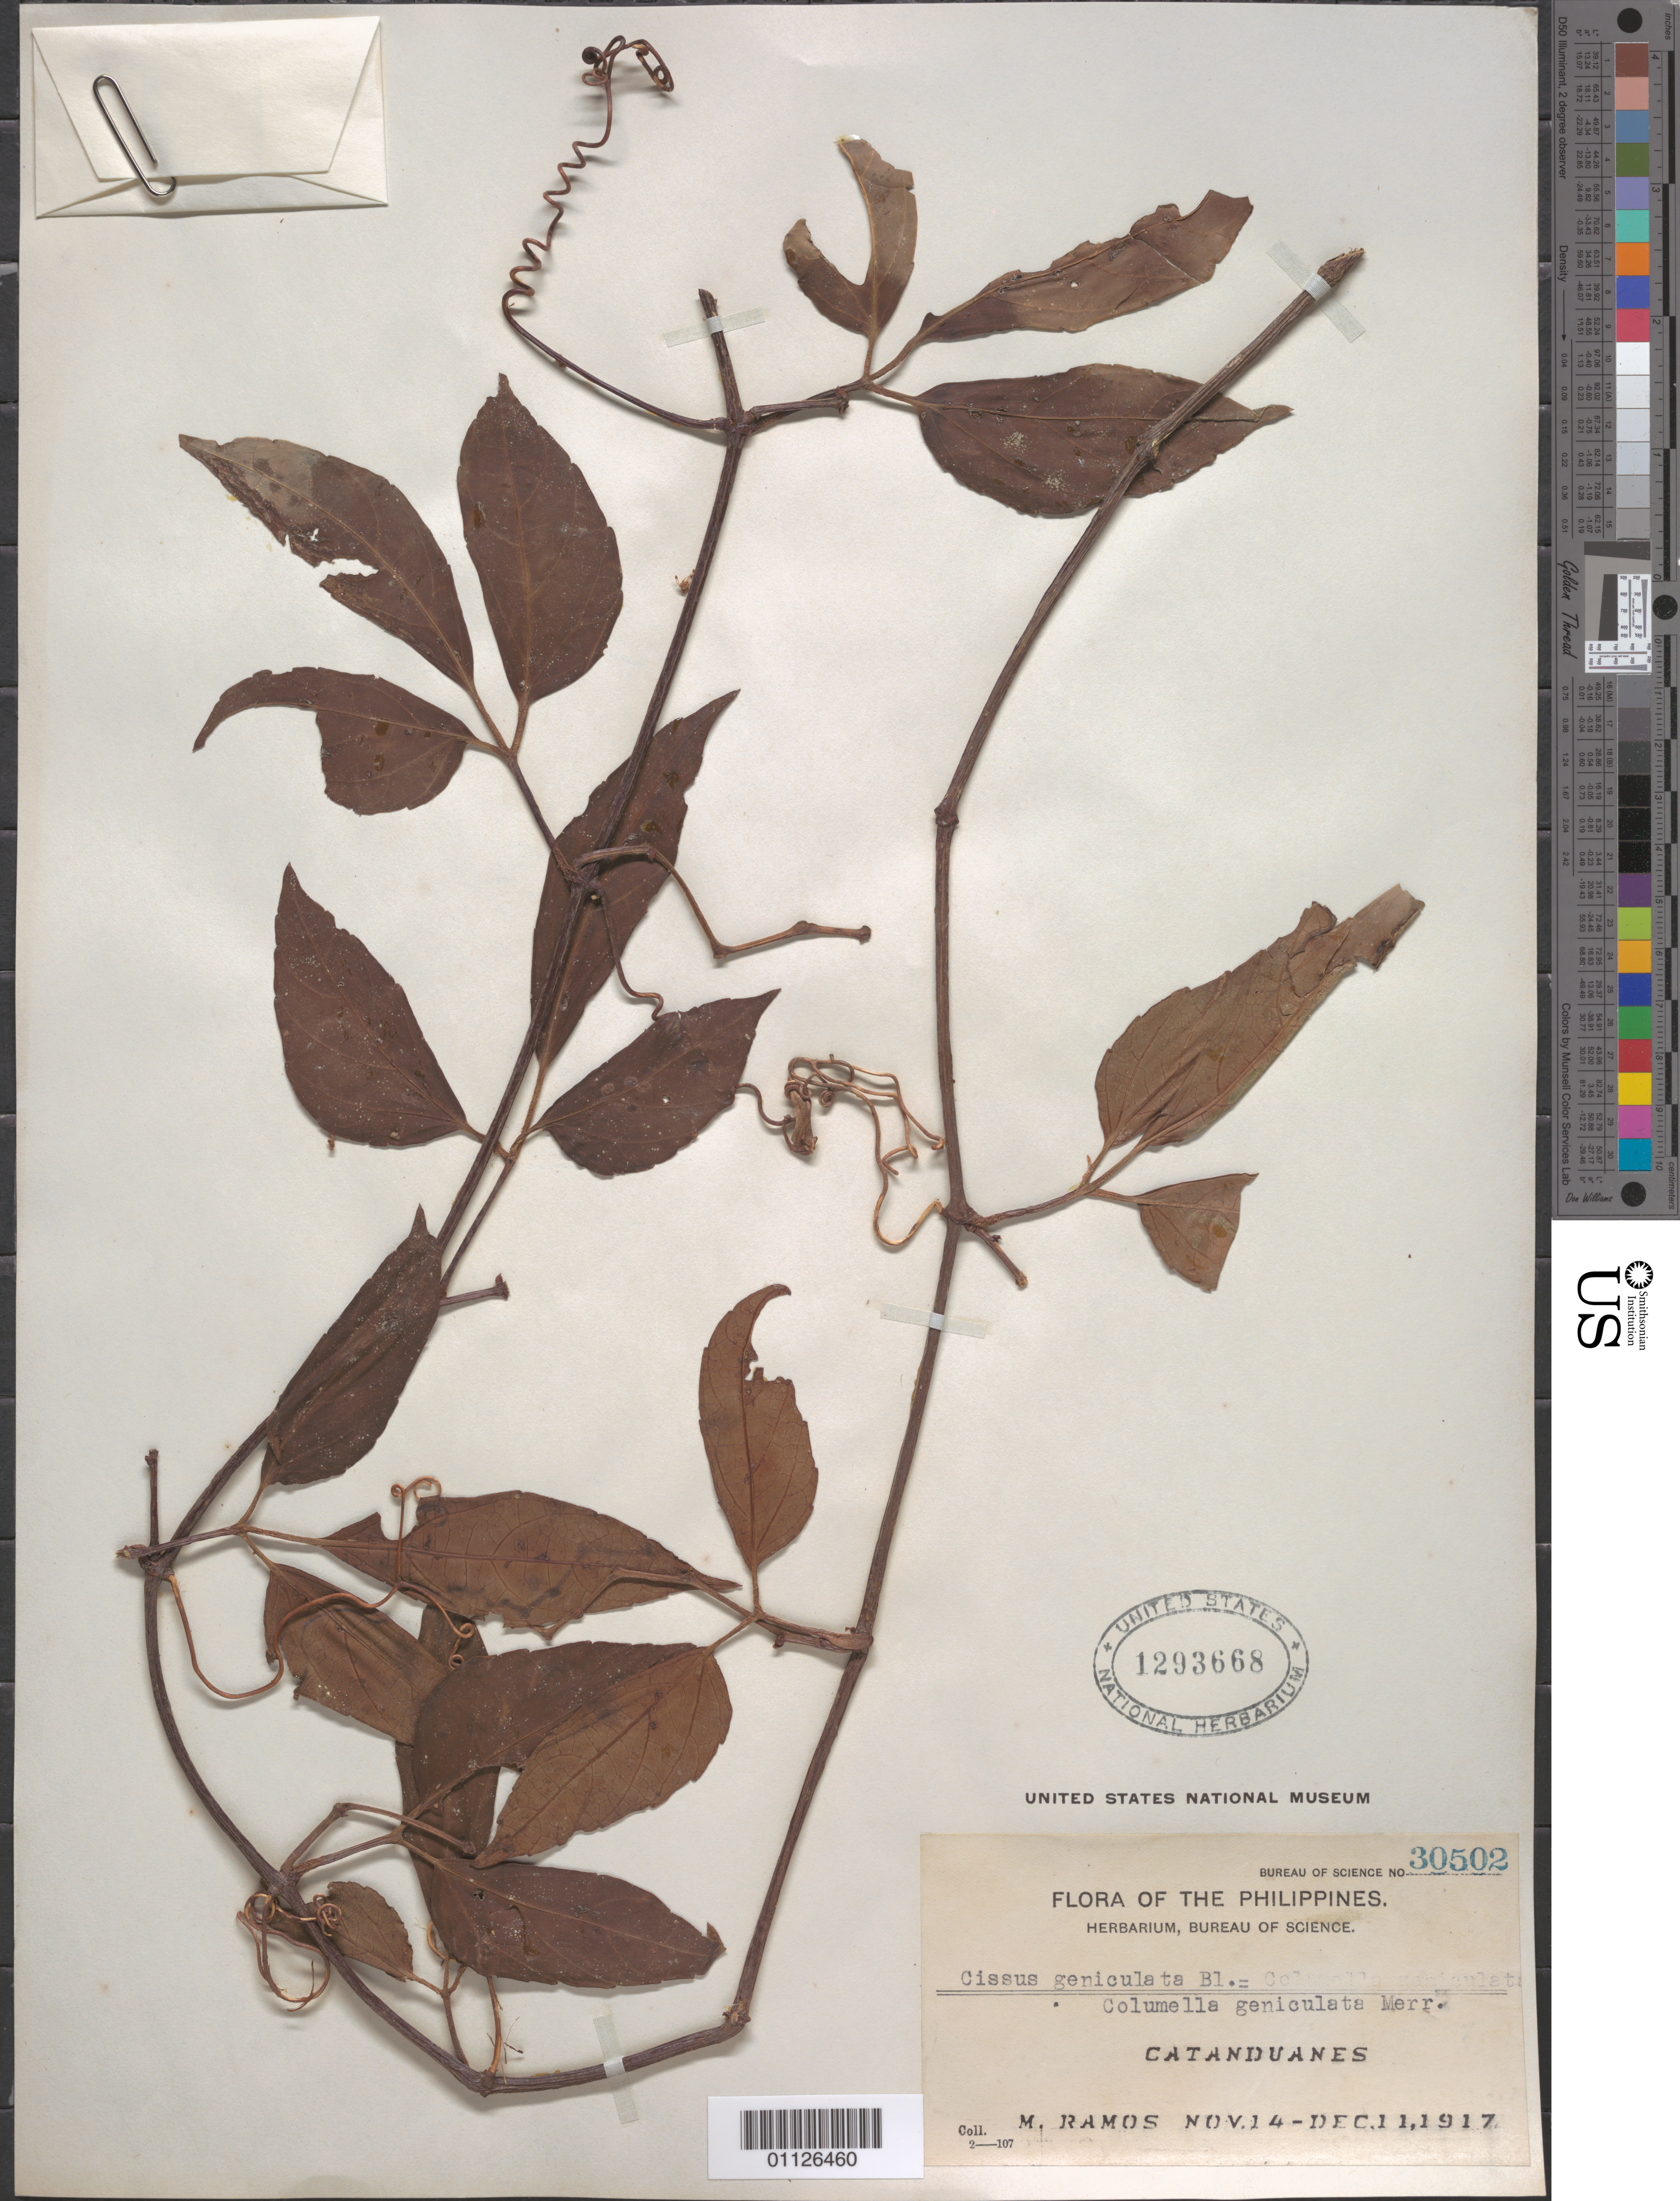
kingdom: Plantae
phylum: Tracheophyta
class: Magnoliopsida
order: Vitales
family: Vitaceae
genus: Cayratia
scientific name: Cayratia geniculata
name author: (Blume) Gagnep.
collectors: M. Ramos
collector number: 30502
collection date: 1917-11-14/1917-12-11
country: Philippines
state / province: Bicol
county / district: Catanduanes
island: Catanduanes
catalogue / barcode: US 1293668